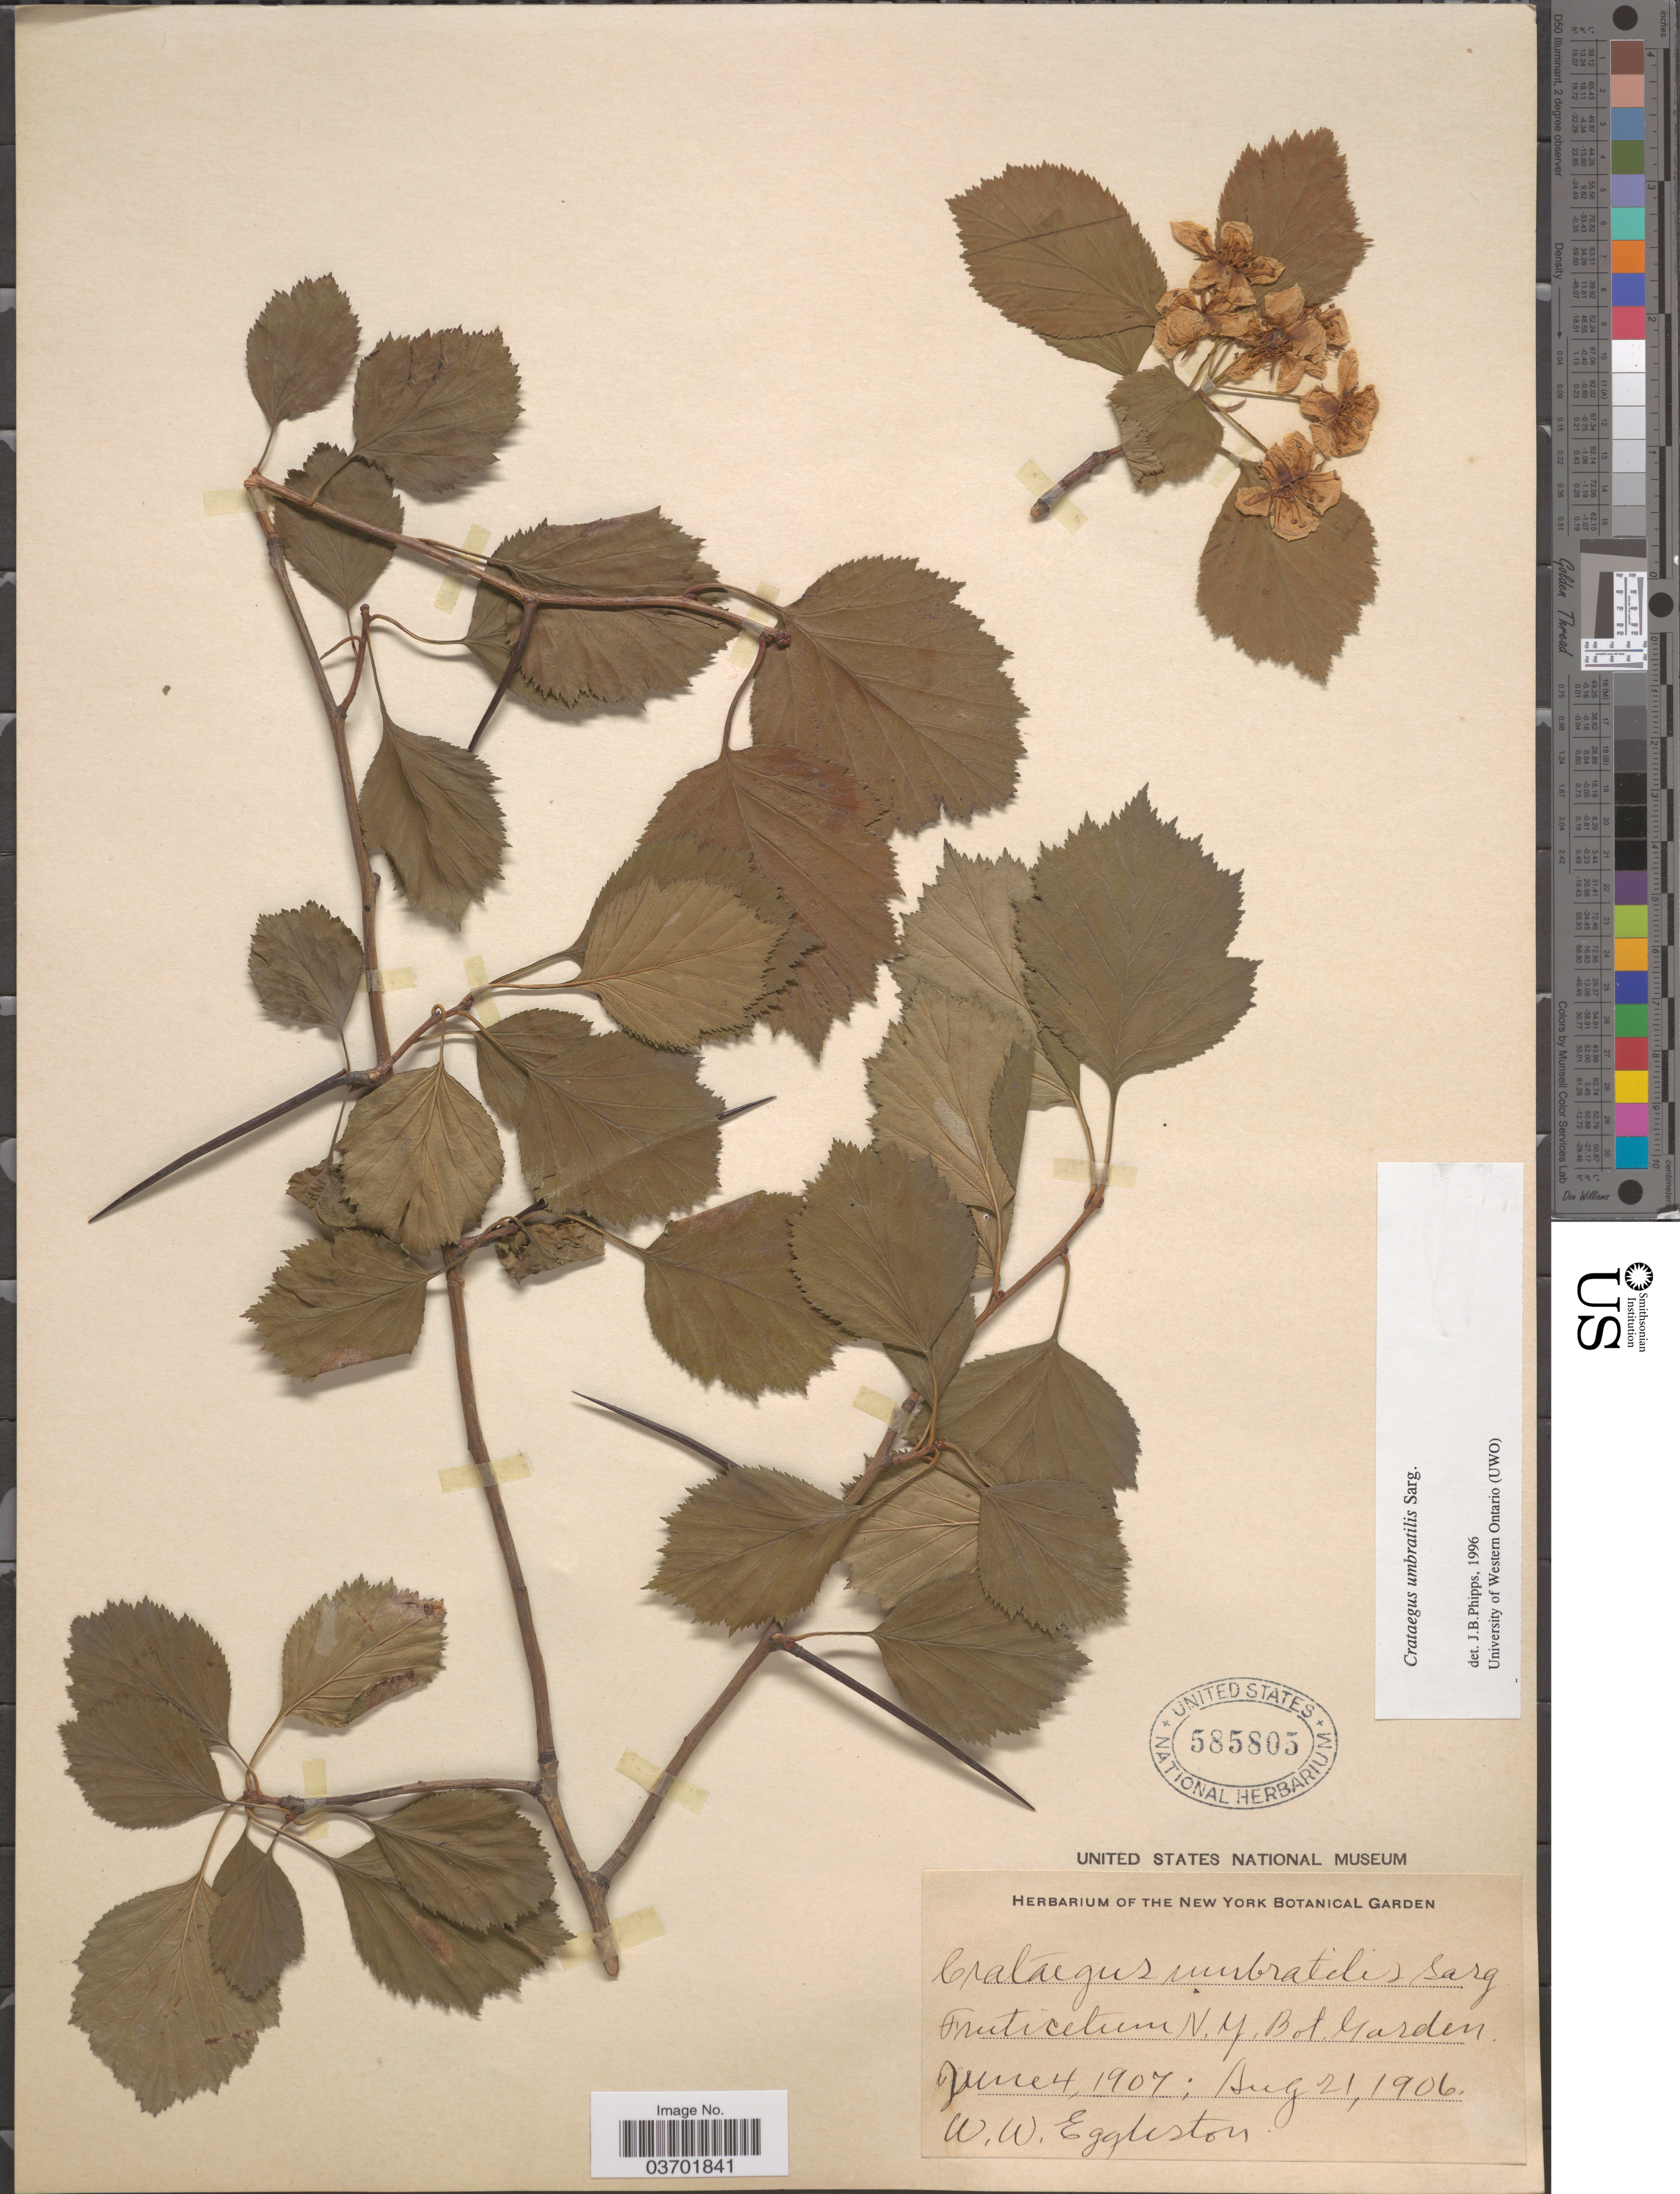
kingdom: Plantae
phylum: Tracheophyta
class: Magnoliopsida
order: Rosales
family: Rosaceae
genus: Crataegus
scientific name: Crataegus suborbiculata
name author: Sarg.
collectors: W. W. Eggleston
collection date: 1906-08-21/1907-06-04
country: United States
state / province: New York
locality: N.Y. Bot. Garden.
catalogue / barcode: US 585805